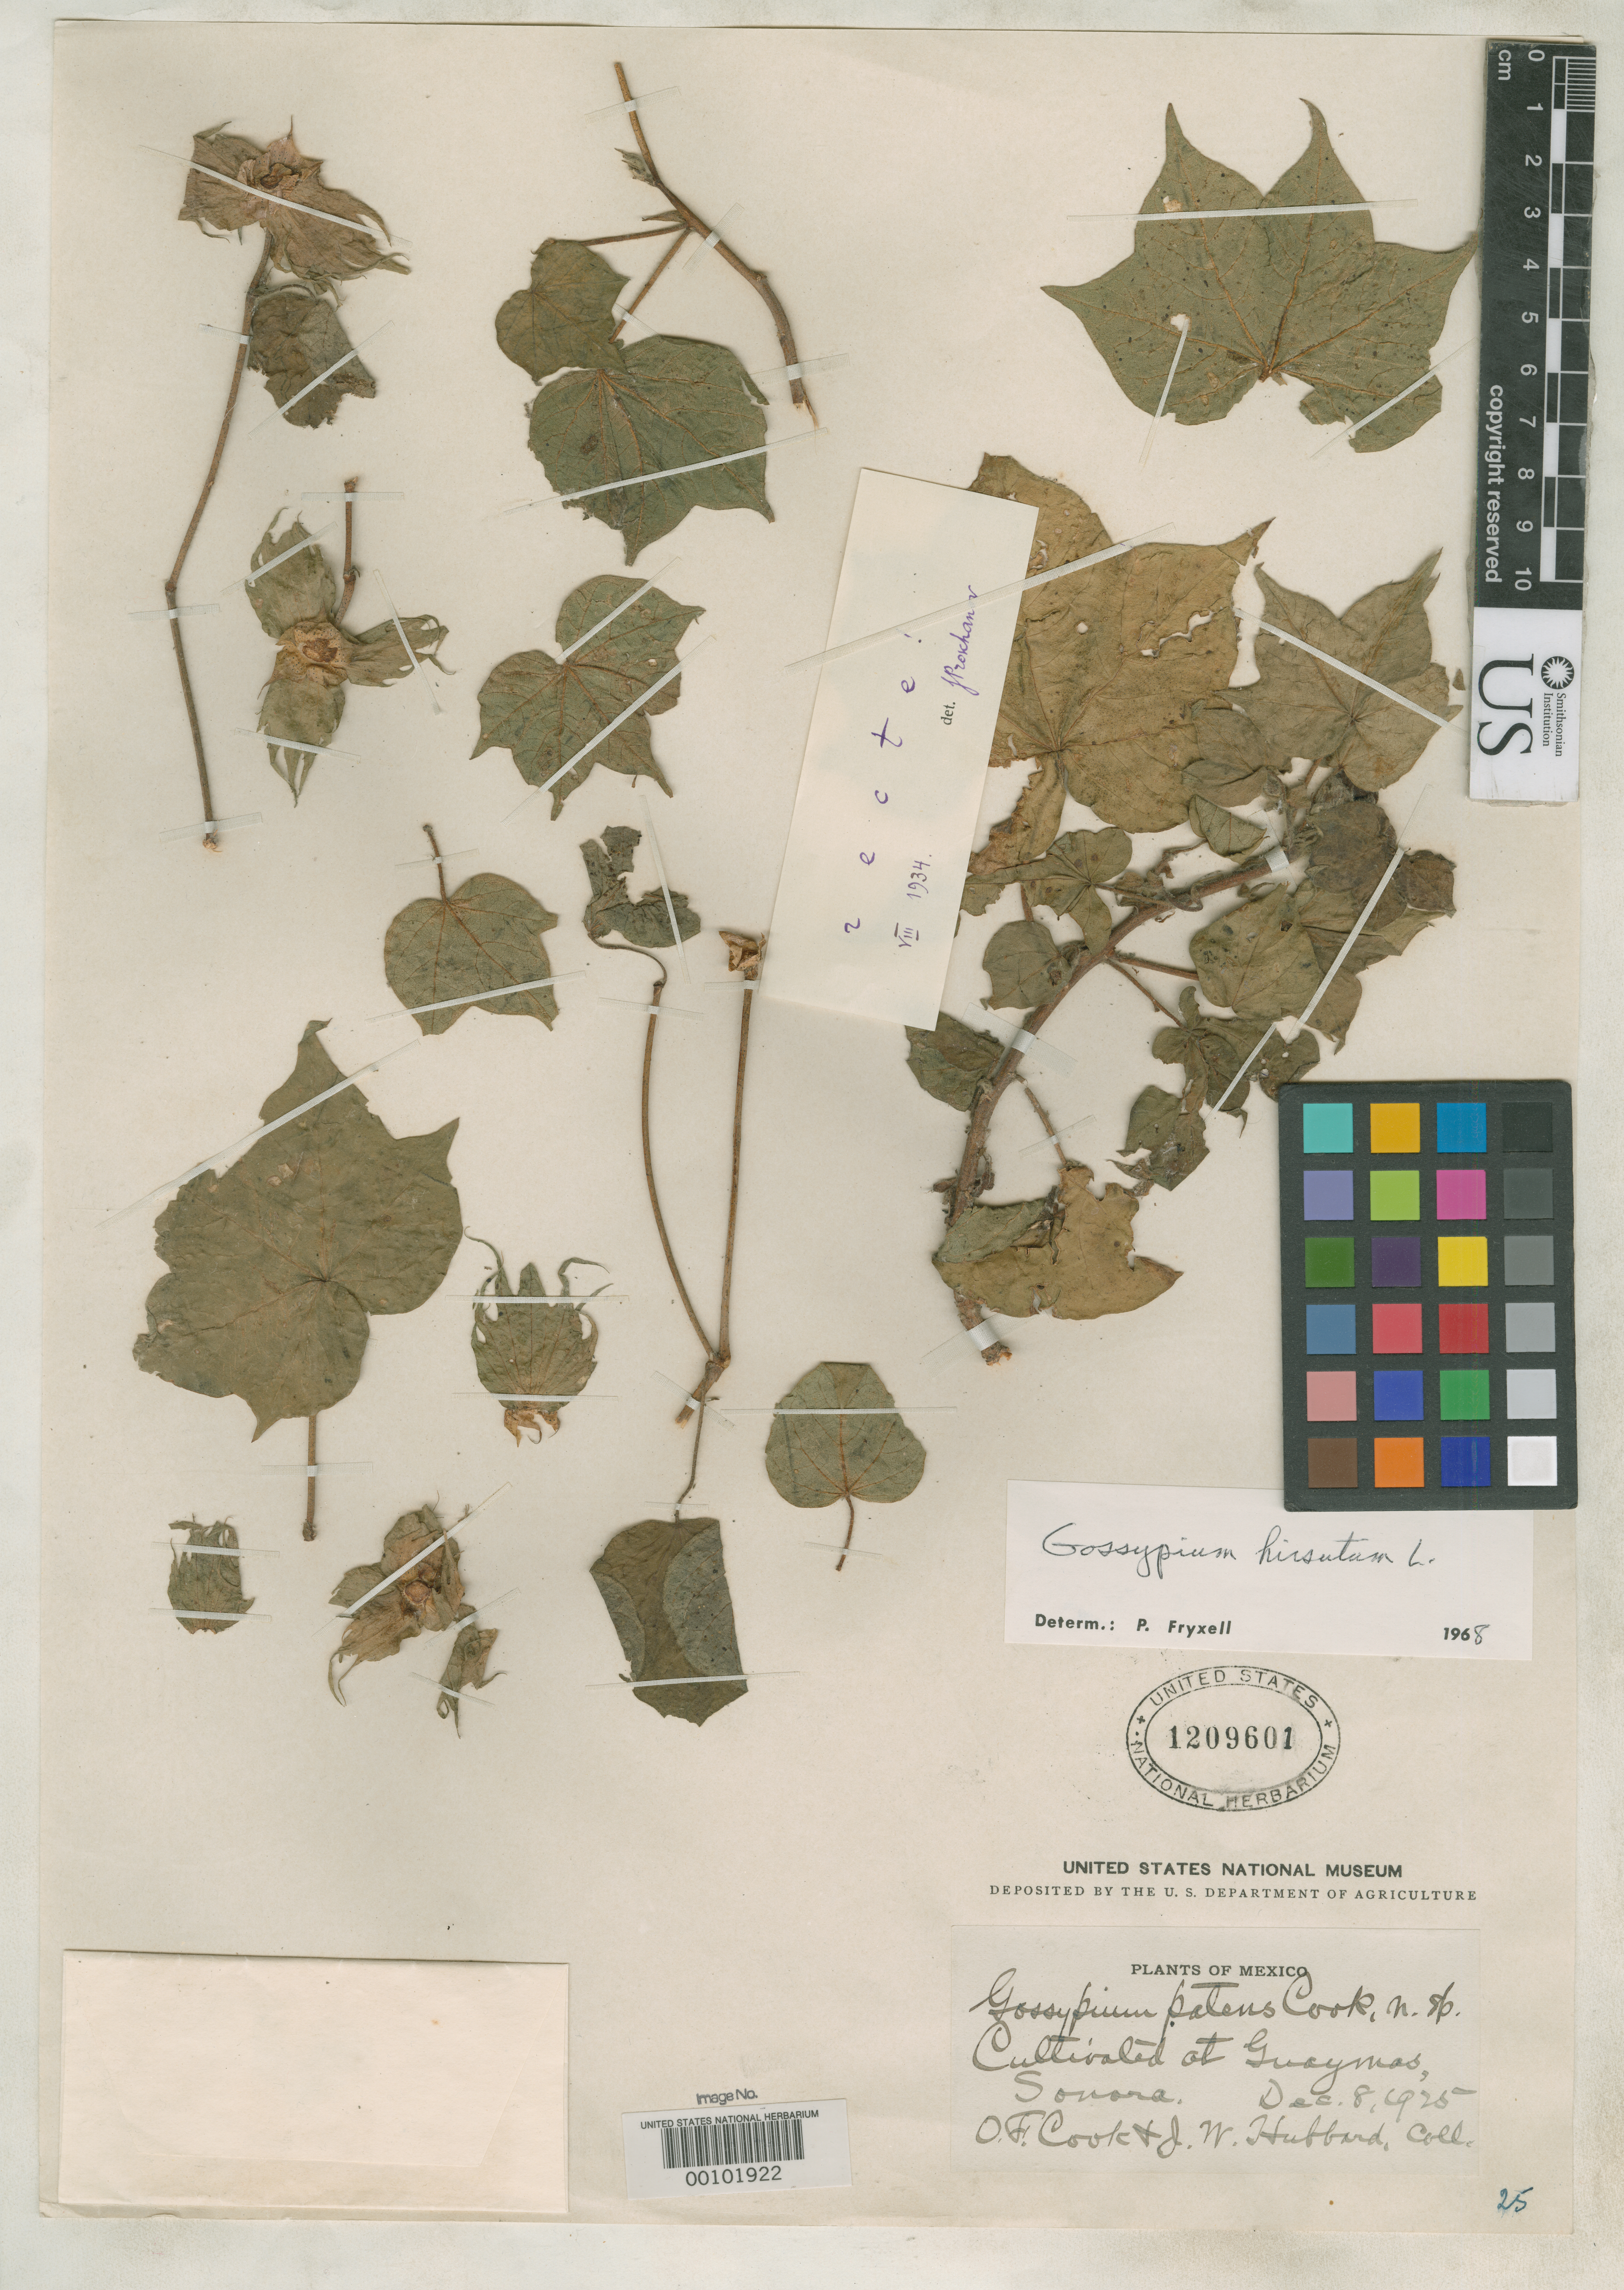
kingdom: Plantae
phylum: Tracheophyta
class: Magnoliopsida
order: Malvales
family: Malvaceae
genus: Gossypium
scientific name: Gossypium patens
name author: O.F. Cook & J.W. Hubb.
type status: Holotype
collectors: O. F. Cook & J. W. Hubbard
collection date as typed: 08 Dec 1925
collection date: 1925-12-08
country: Mexico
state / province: Sonora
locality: Guaymas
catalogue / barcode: US 1209601